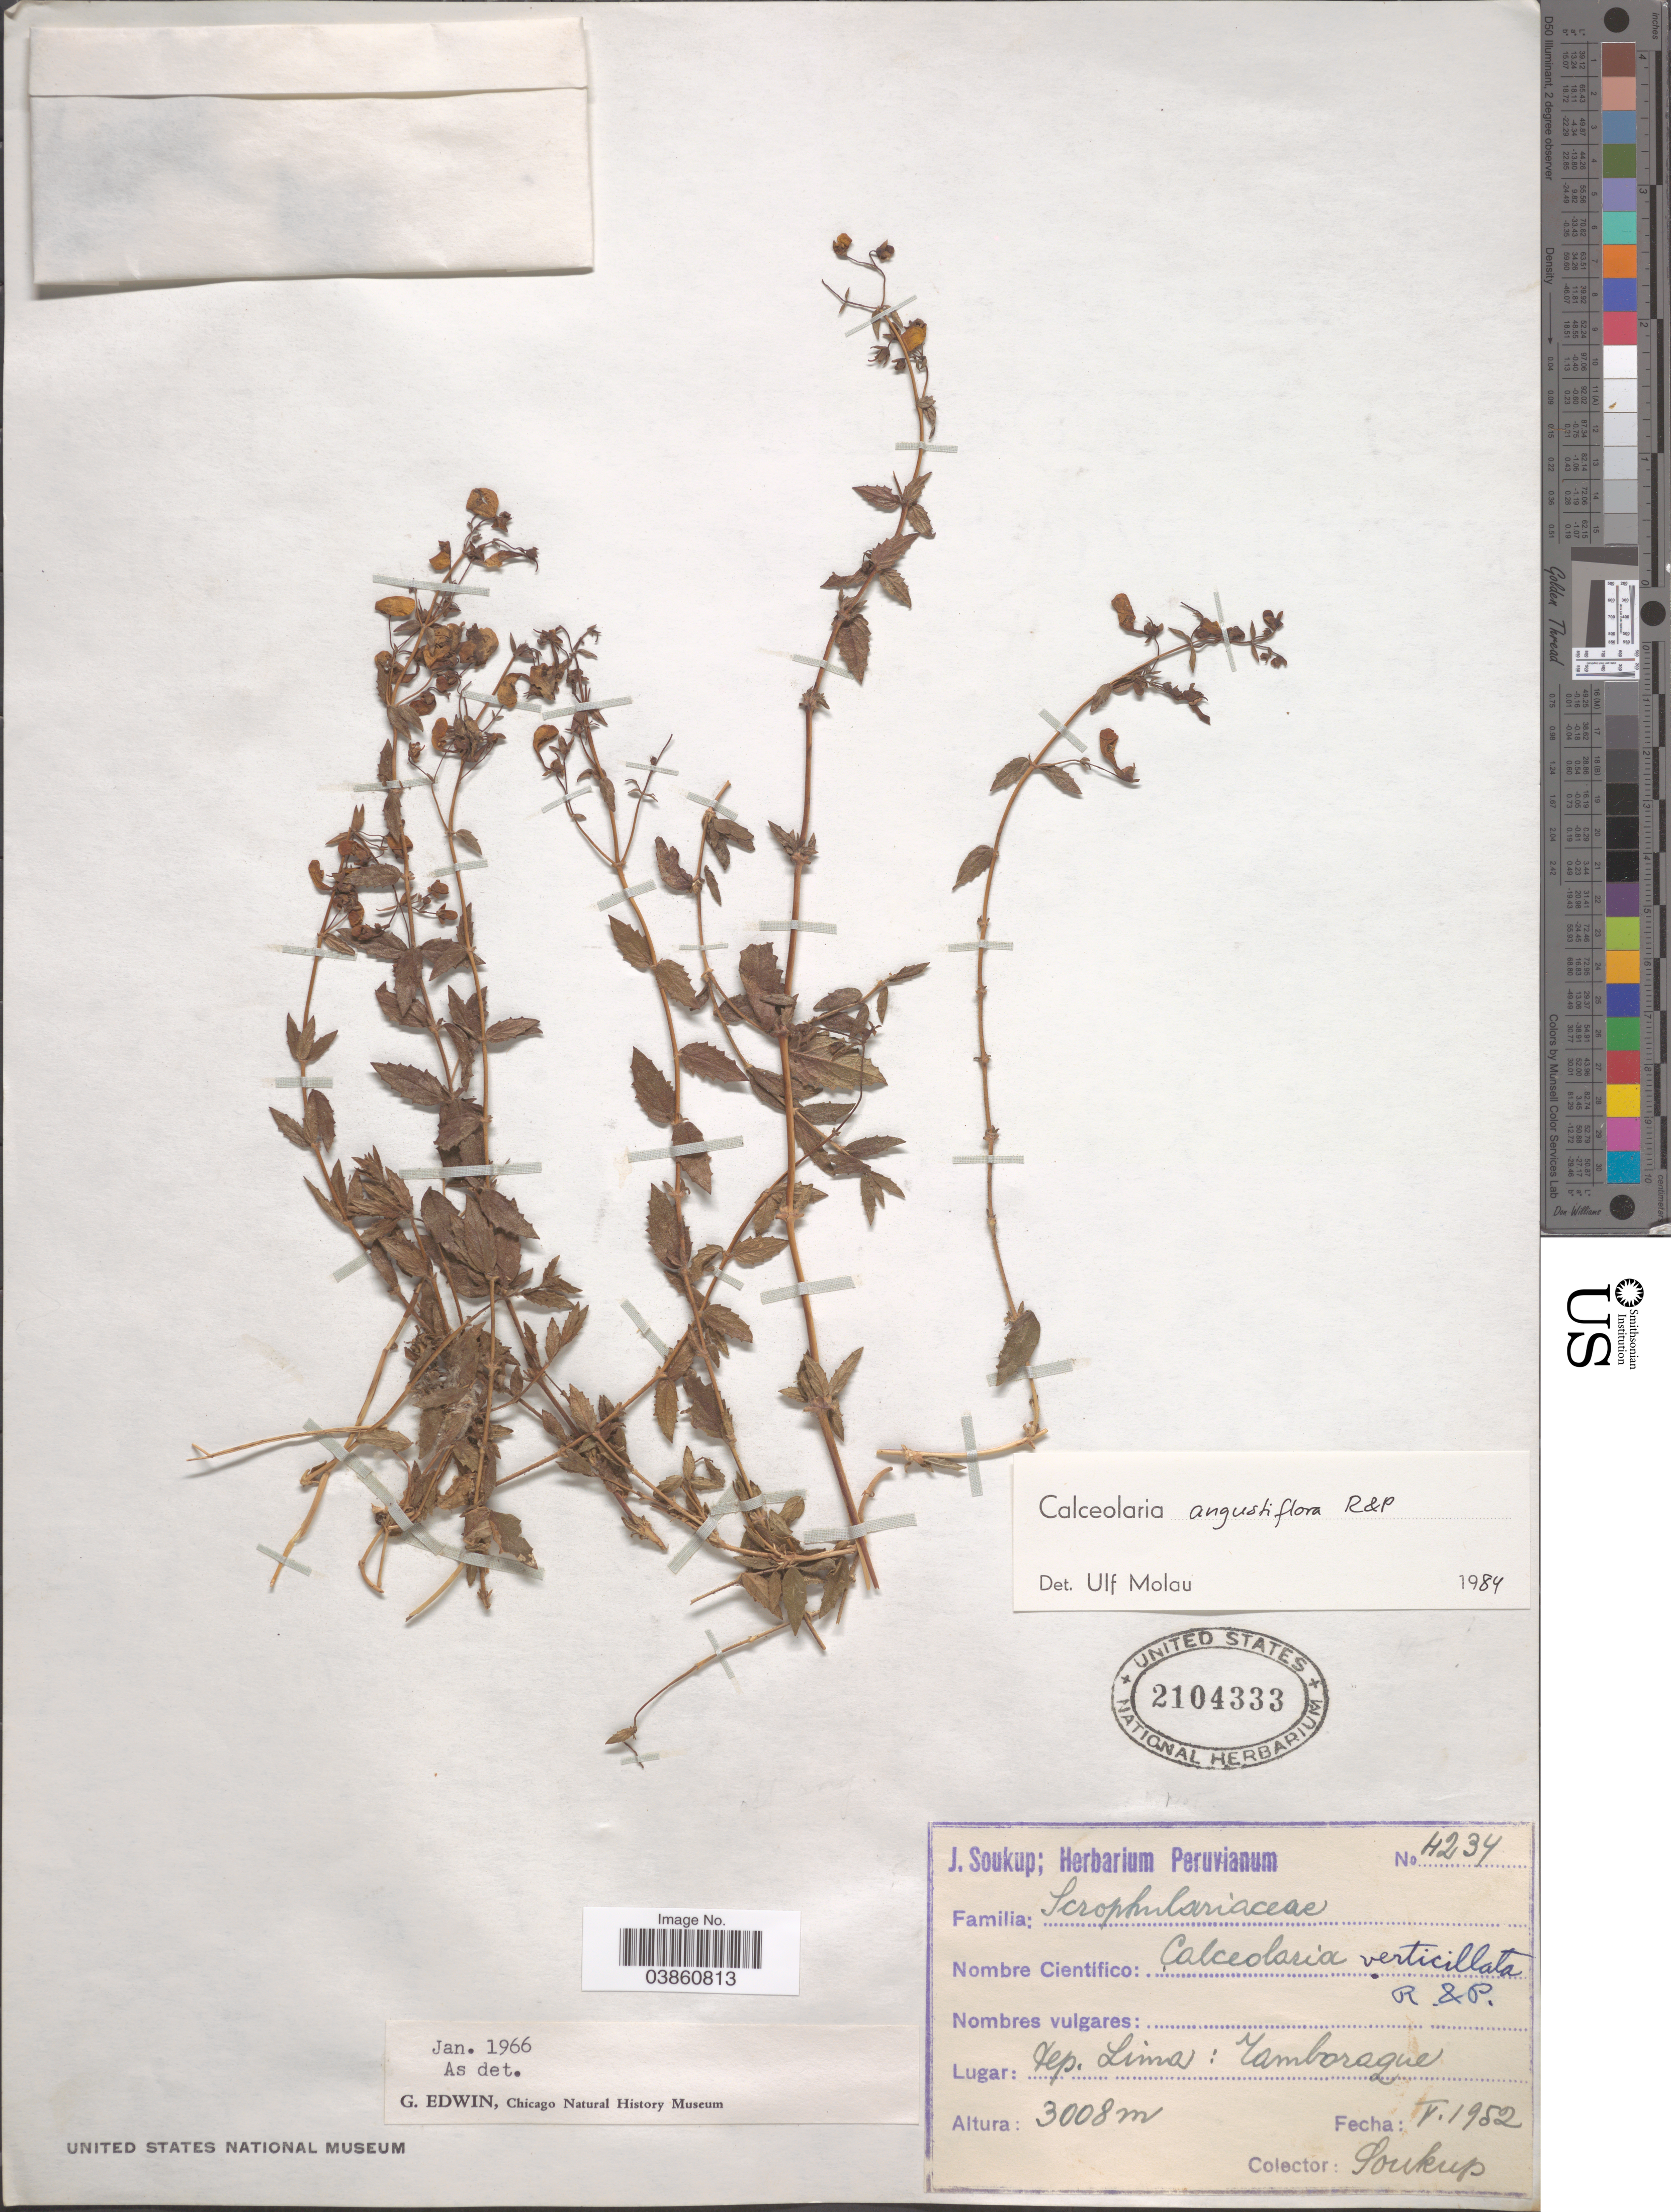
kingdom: Plantae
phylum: Tracheophyta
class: Magnoliopsida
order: Lamiales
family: Calceolariaceae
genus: Calceolaria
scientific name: Calceolaria angustiflora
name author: Ruiz & Pav.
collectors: J. Soukup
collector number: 4234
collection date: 1952-05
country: Peru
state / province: Lima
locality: Dep. Lima: Tamboraque.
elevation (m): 3008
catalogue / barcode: US 2104333